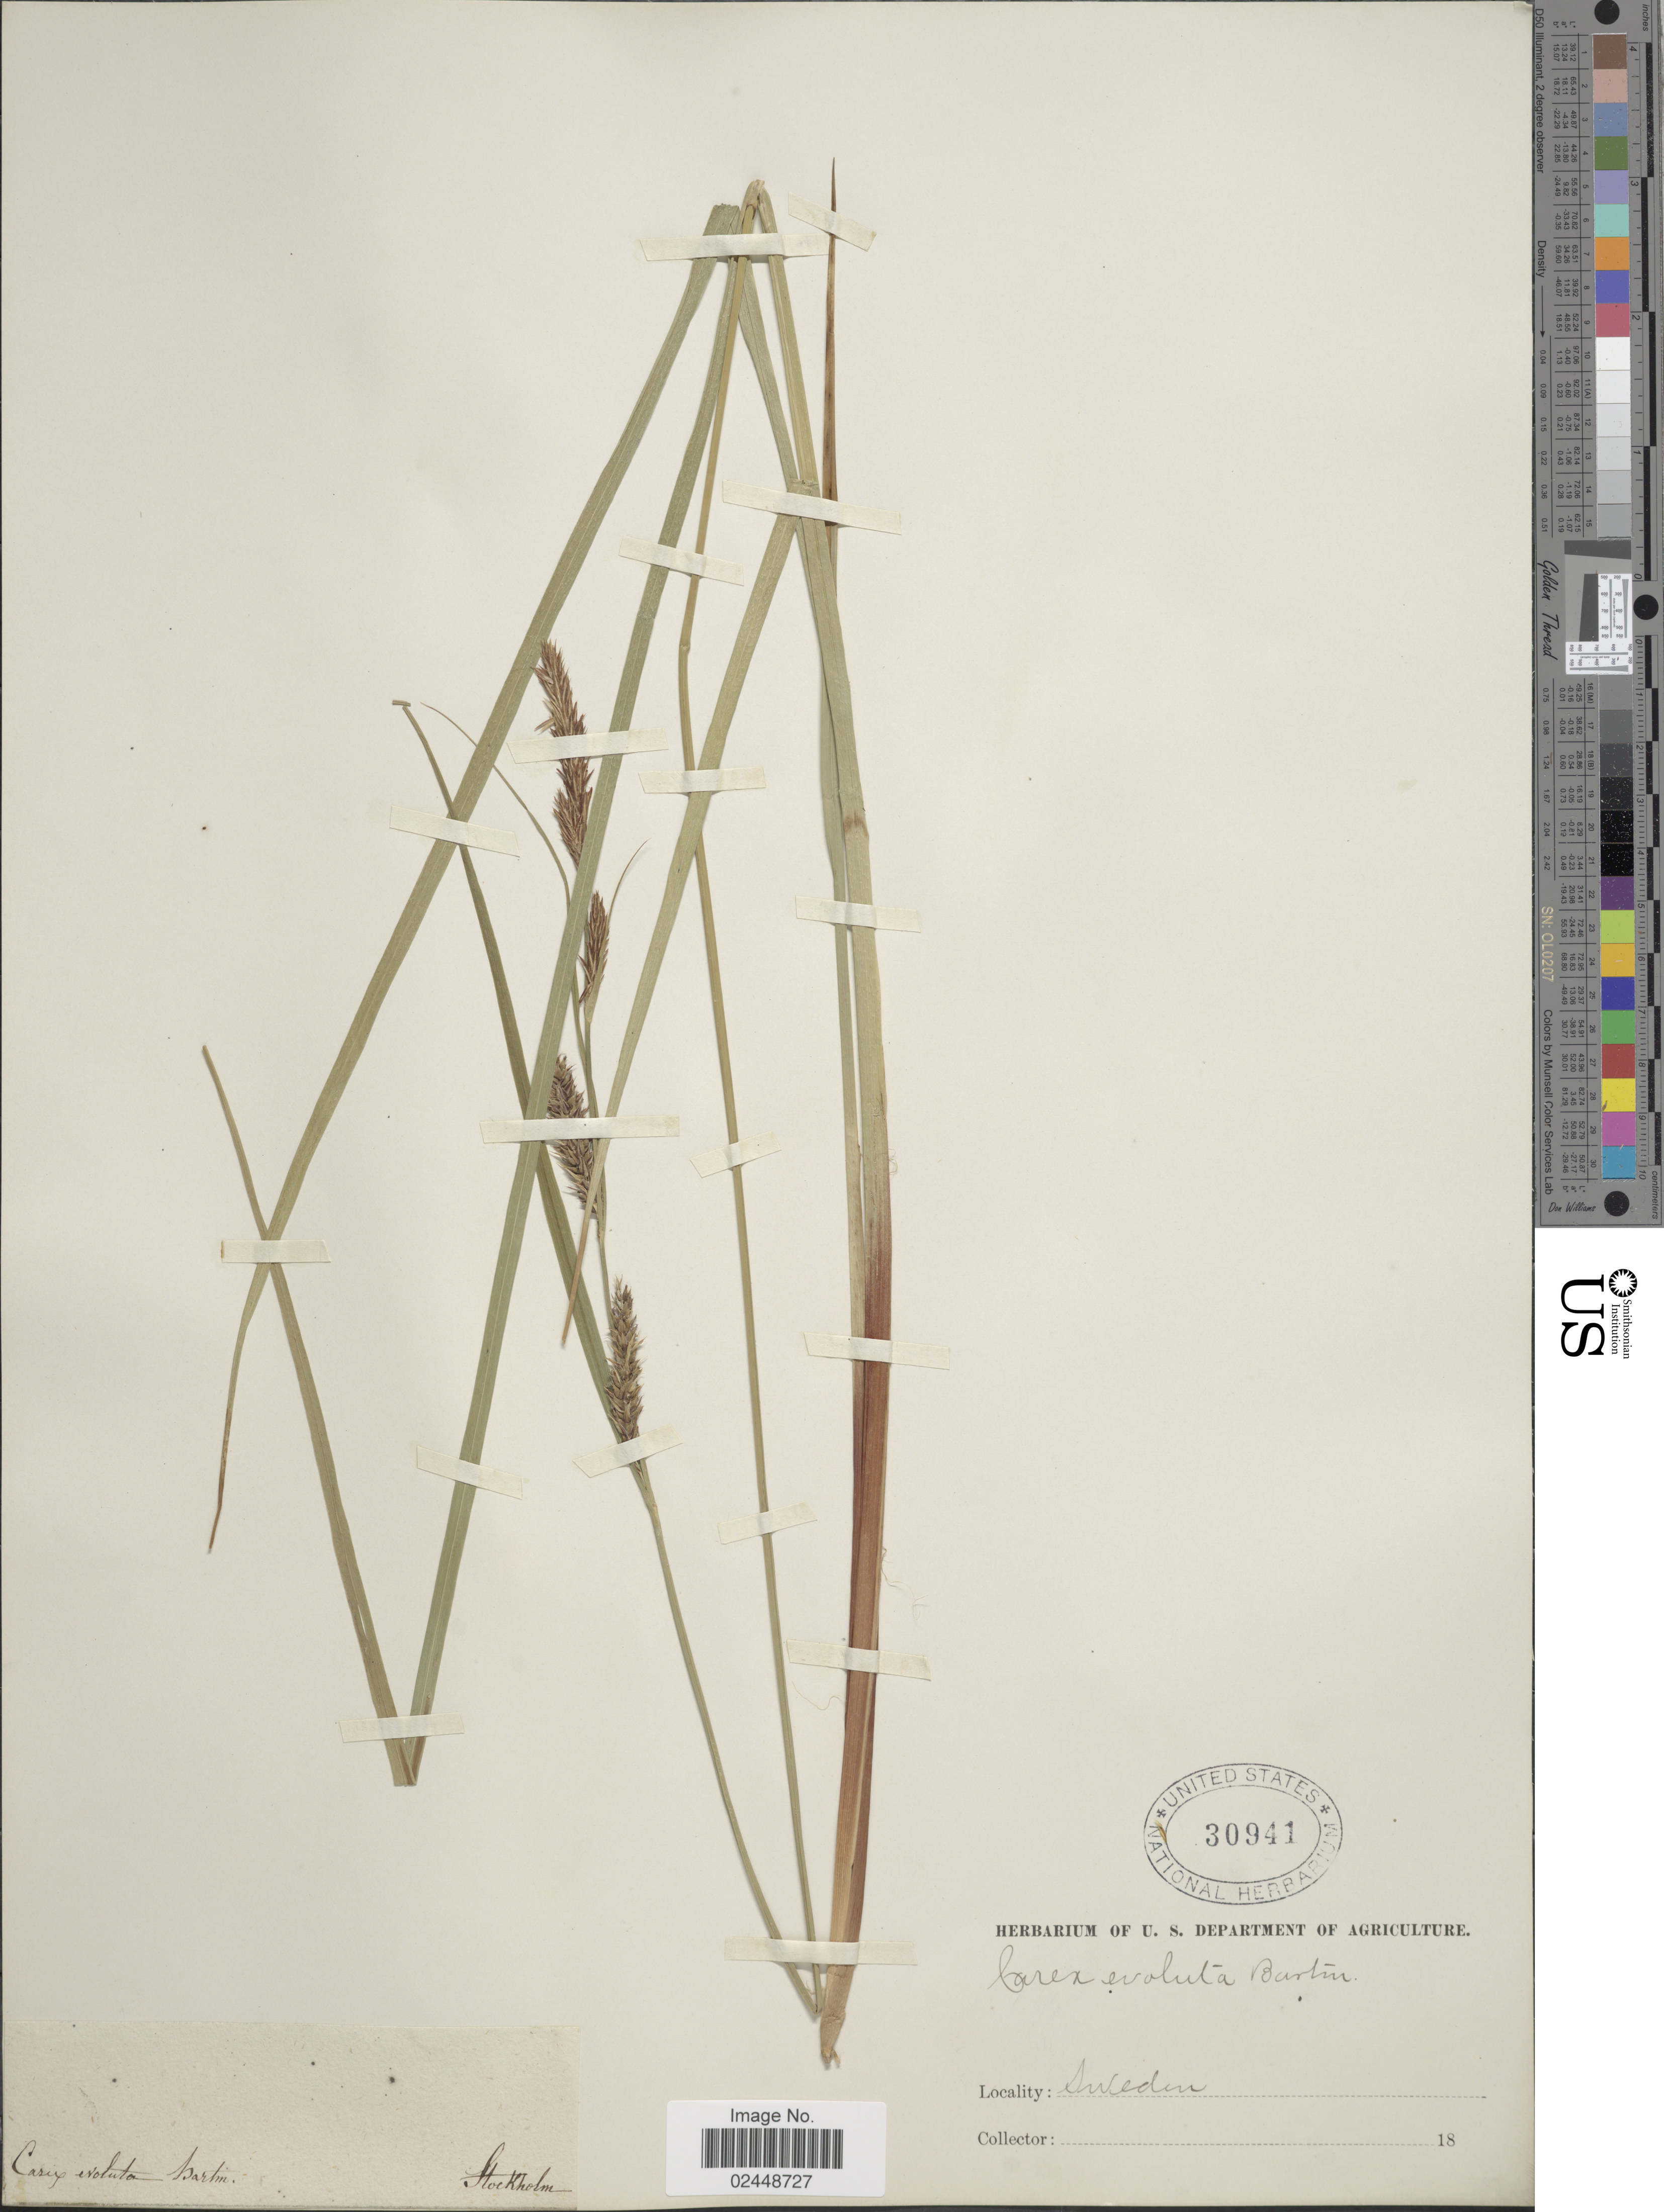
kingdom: Plantae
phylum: Tracheophyta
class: Liliopsida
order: Poales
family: Cyperaceae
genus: Carex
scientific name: Carex x evoluta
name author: Hartm.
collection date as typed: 18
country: Sweden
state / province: Stockholm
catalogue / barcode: US 30941